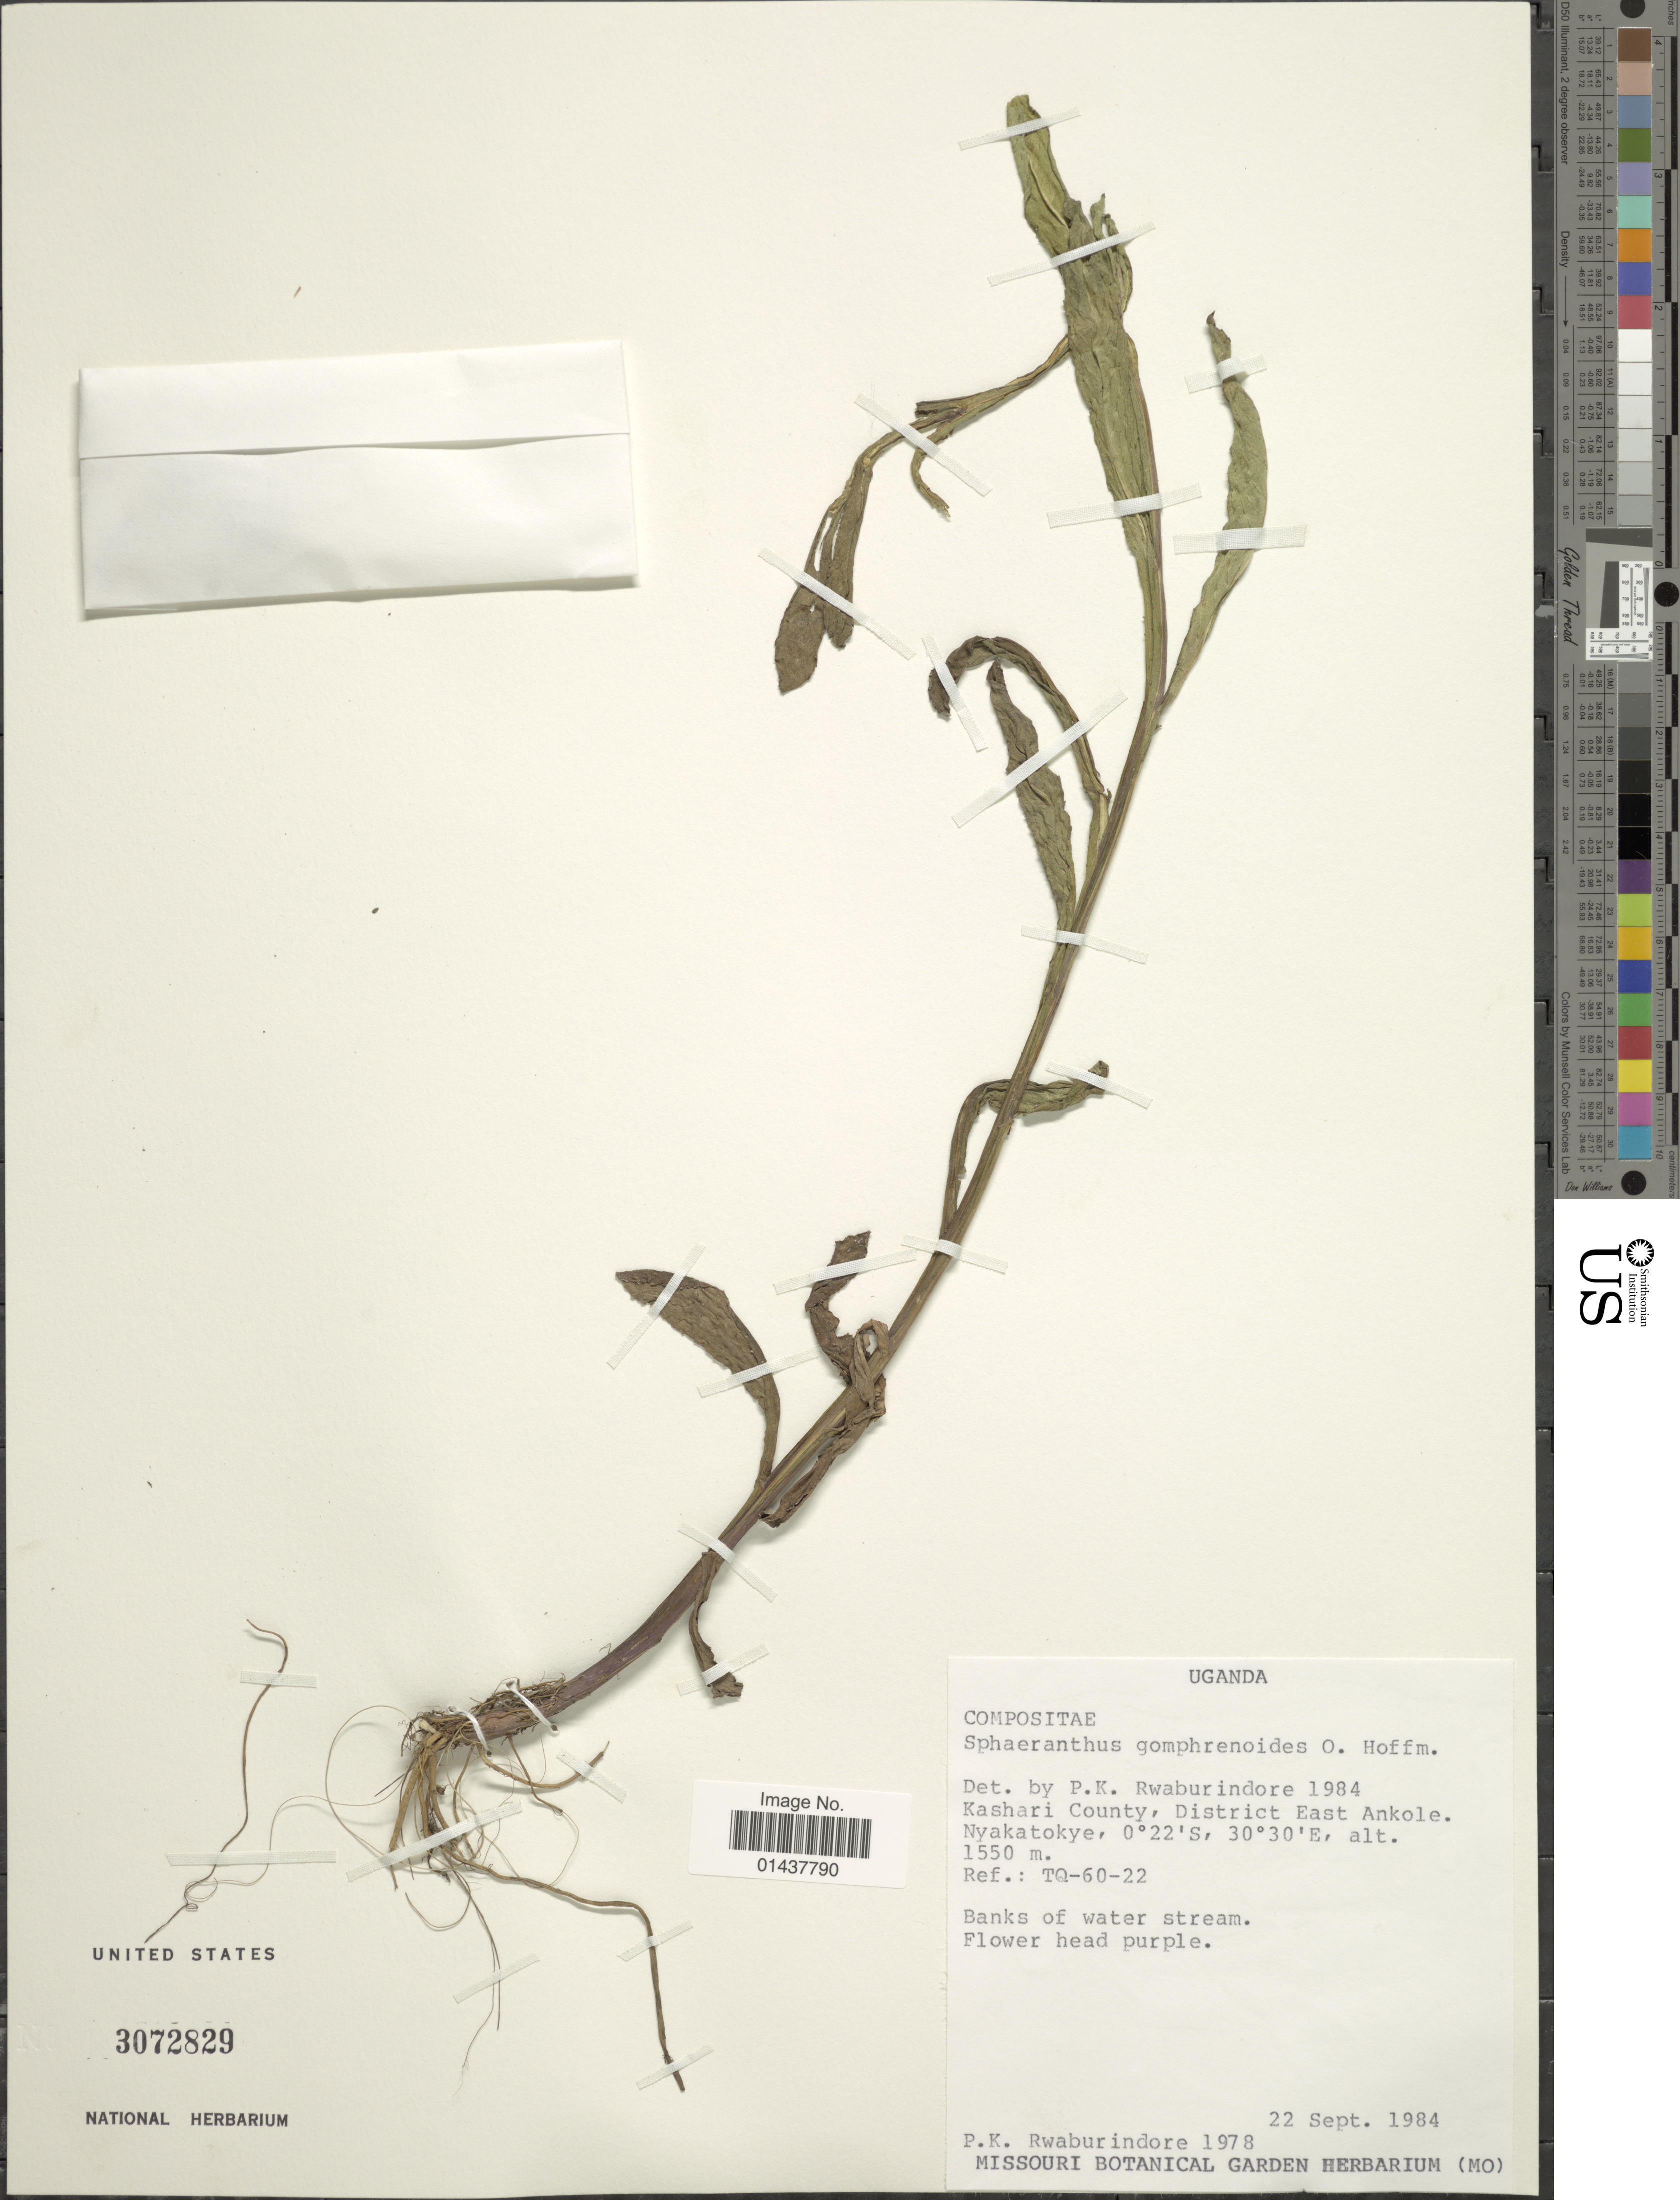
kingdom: Plantae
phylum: Tracheophyta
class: Magnoliopsida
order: Asterales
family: Asteraceae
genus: Sphaeranthus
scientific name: Sphaeranthus gomphrenoides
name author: O. Hoffm.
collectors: P. Rwaburindore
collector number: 1978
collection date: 1984-09-22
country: Uganda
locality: Kashari County, District East Ankole. Nyakatokye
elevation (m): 1550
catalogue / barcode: US 3072829